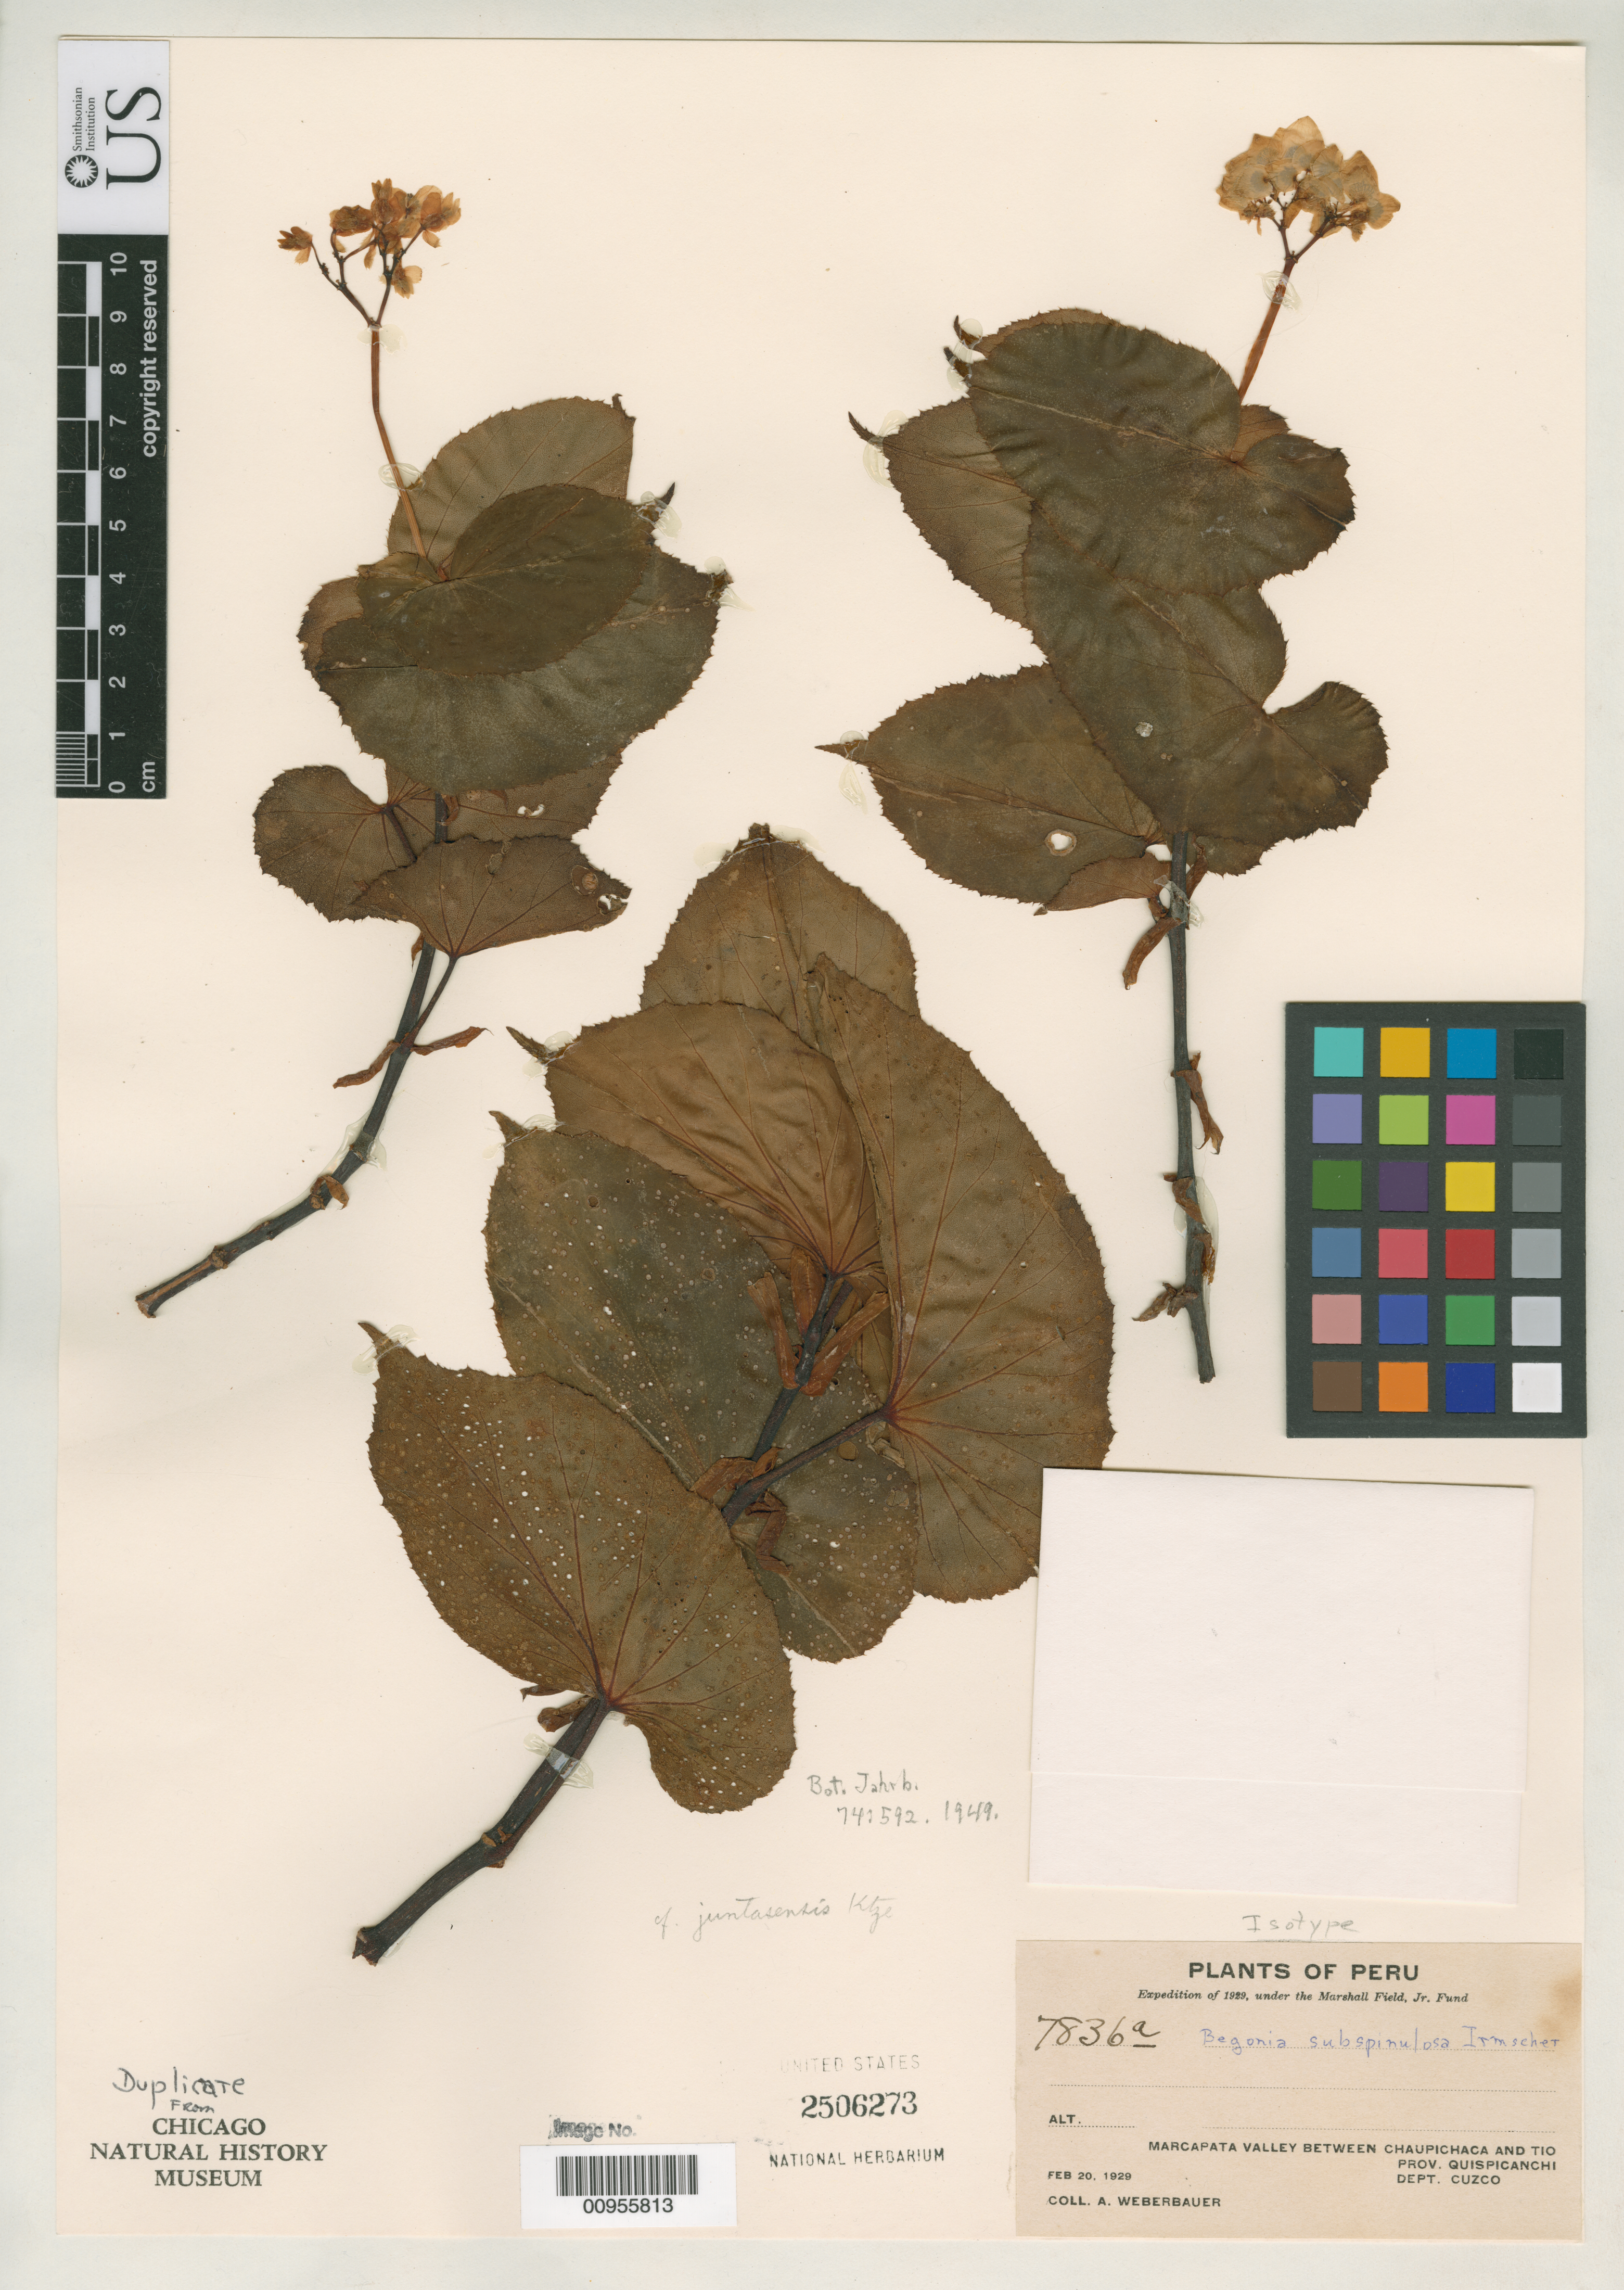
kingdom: Plantae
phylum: Tracheophyta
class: Magnoliopsida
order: Cucurbitales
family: Begoniaceae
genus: Begonia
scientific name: Begonia subspinulosa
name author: Irmsch.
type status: Isotype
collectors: A. Weberbauer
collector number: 7836a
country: Peru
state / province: Cusco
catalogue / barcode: US 2506273